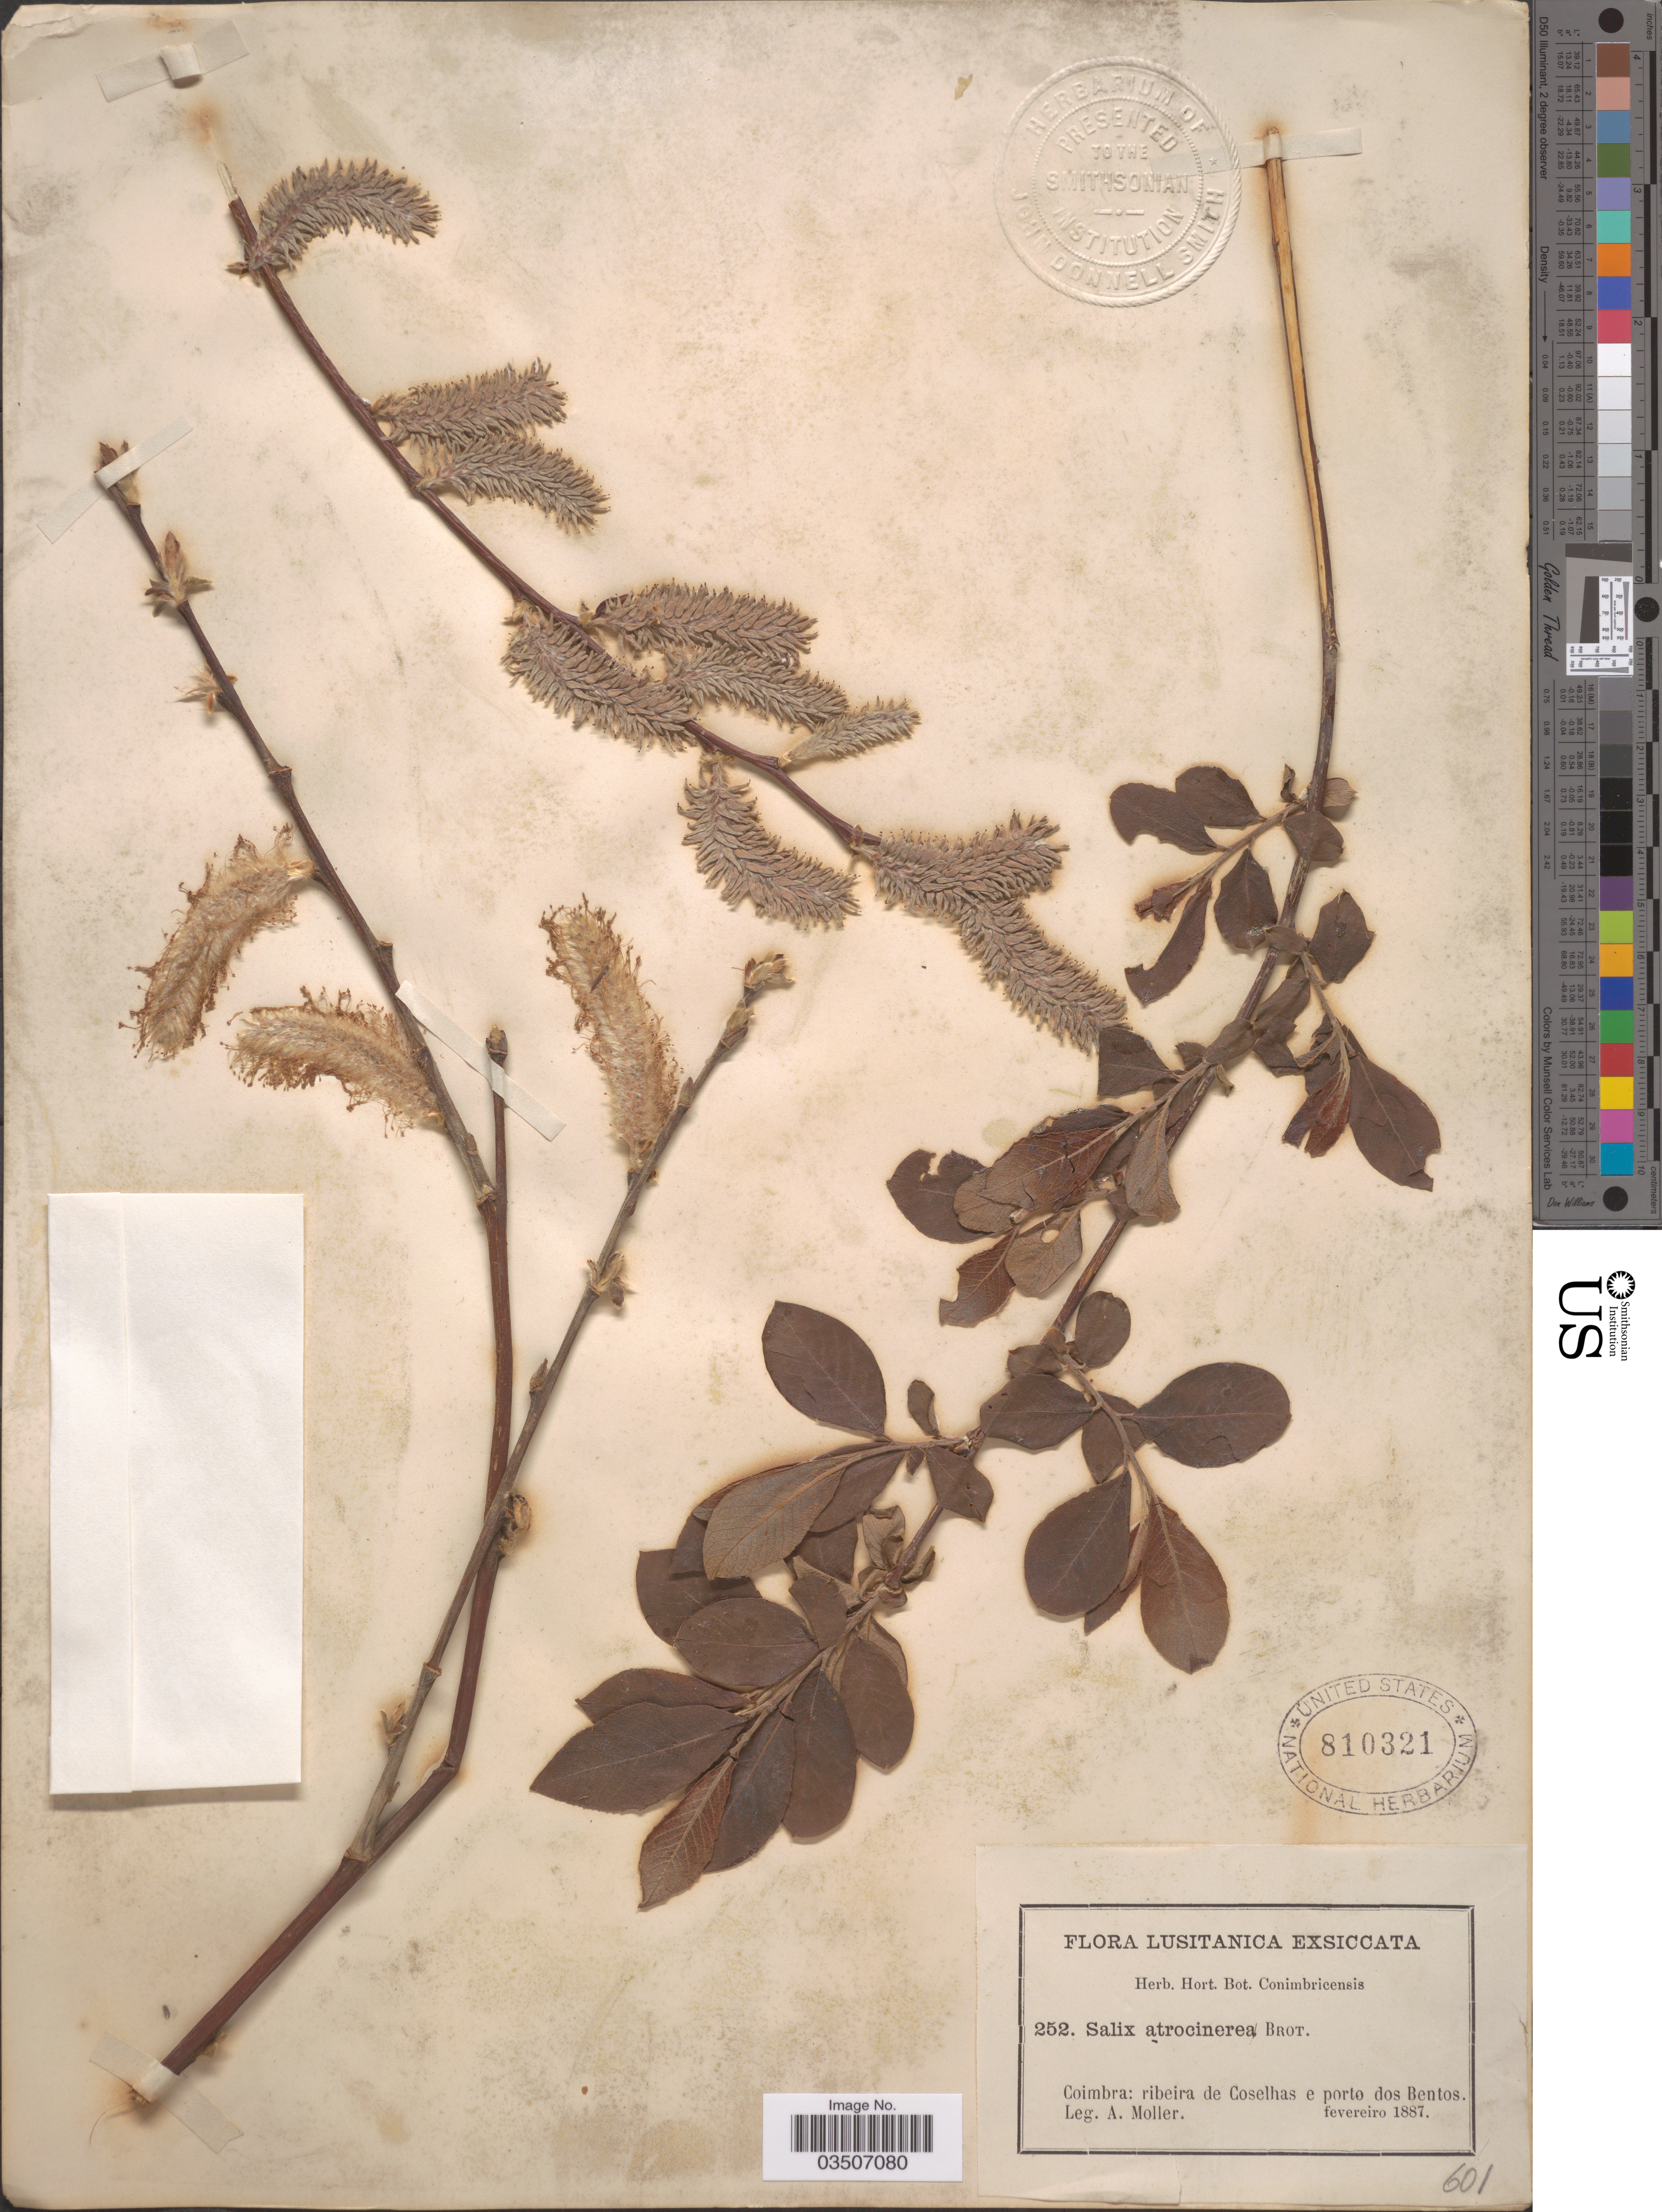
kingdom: Plantae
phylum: Tracheophyta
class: Magnoliopsida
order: Malpighiales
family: Salicaceae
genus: Salix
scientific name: Salix atrocinerea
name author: Brot.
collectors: A. Moller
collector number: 252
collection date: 1887-02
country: Portugal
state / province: Coimbra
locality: Lusitanica. Coimbra: ribeira de Coselhas e porto dos Bentos.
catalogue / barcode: US 810321